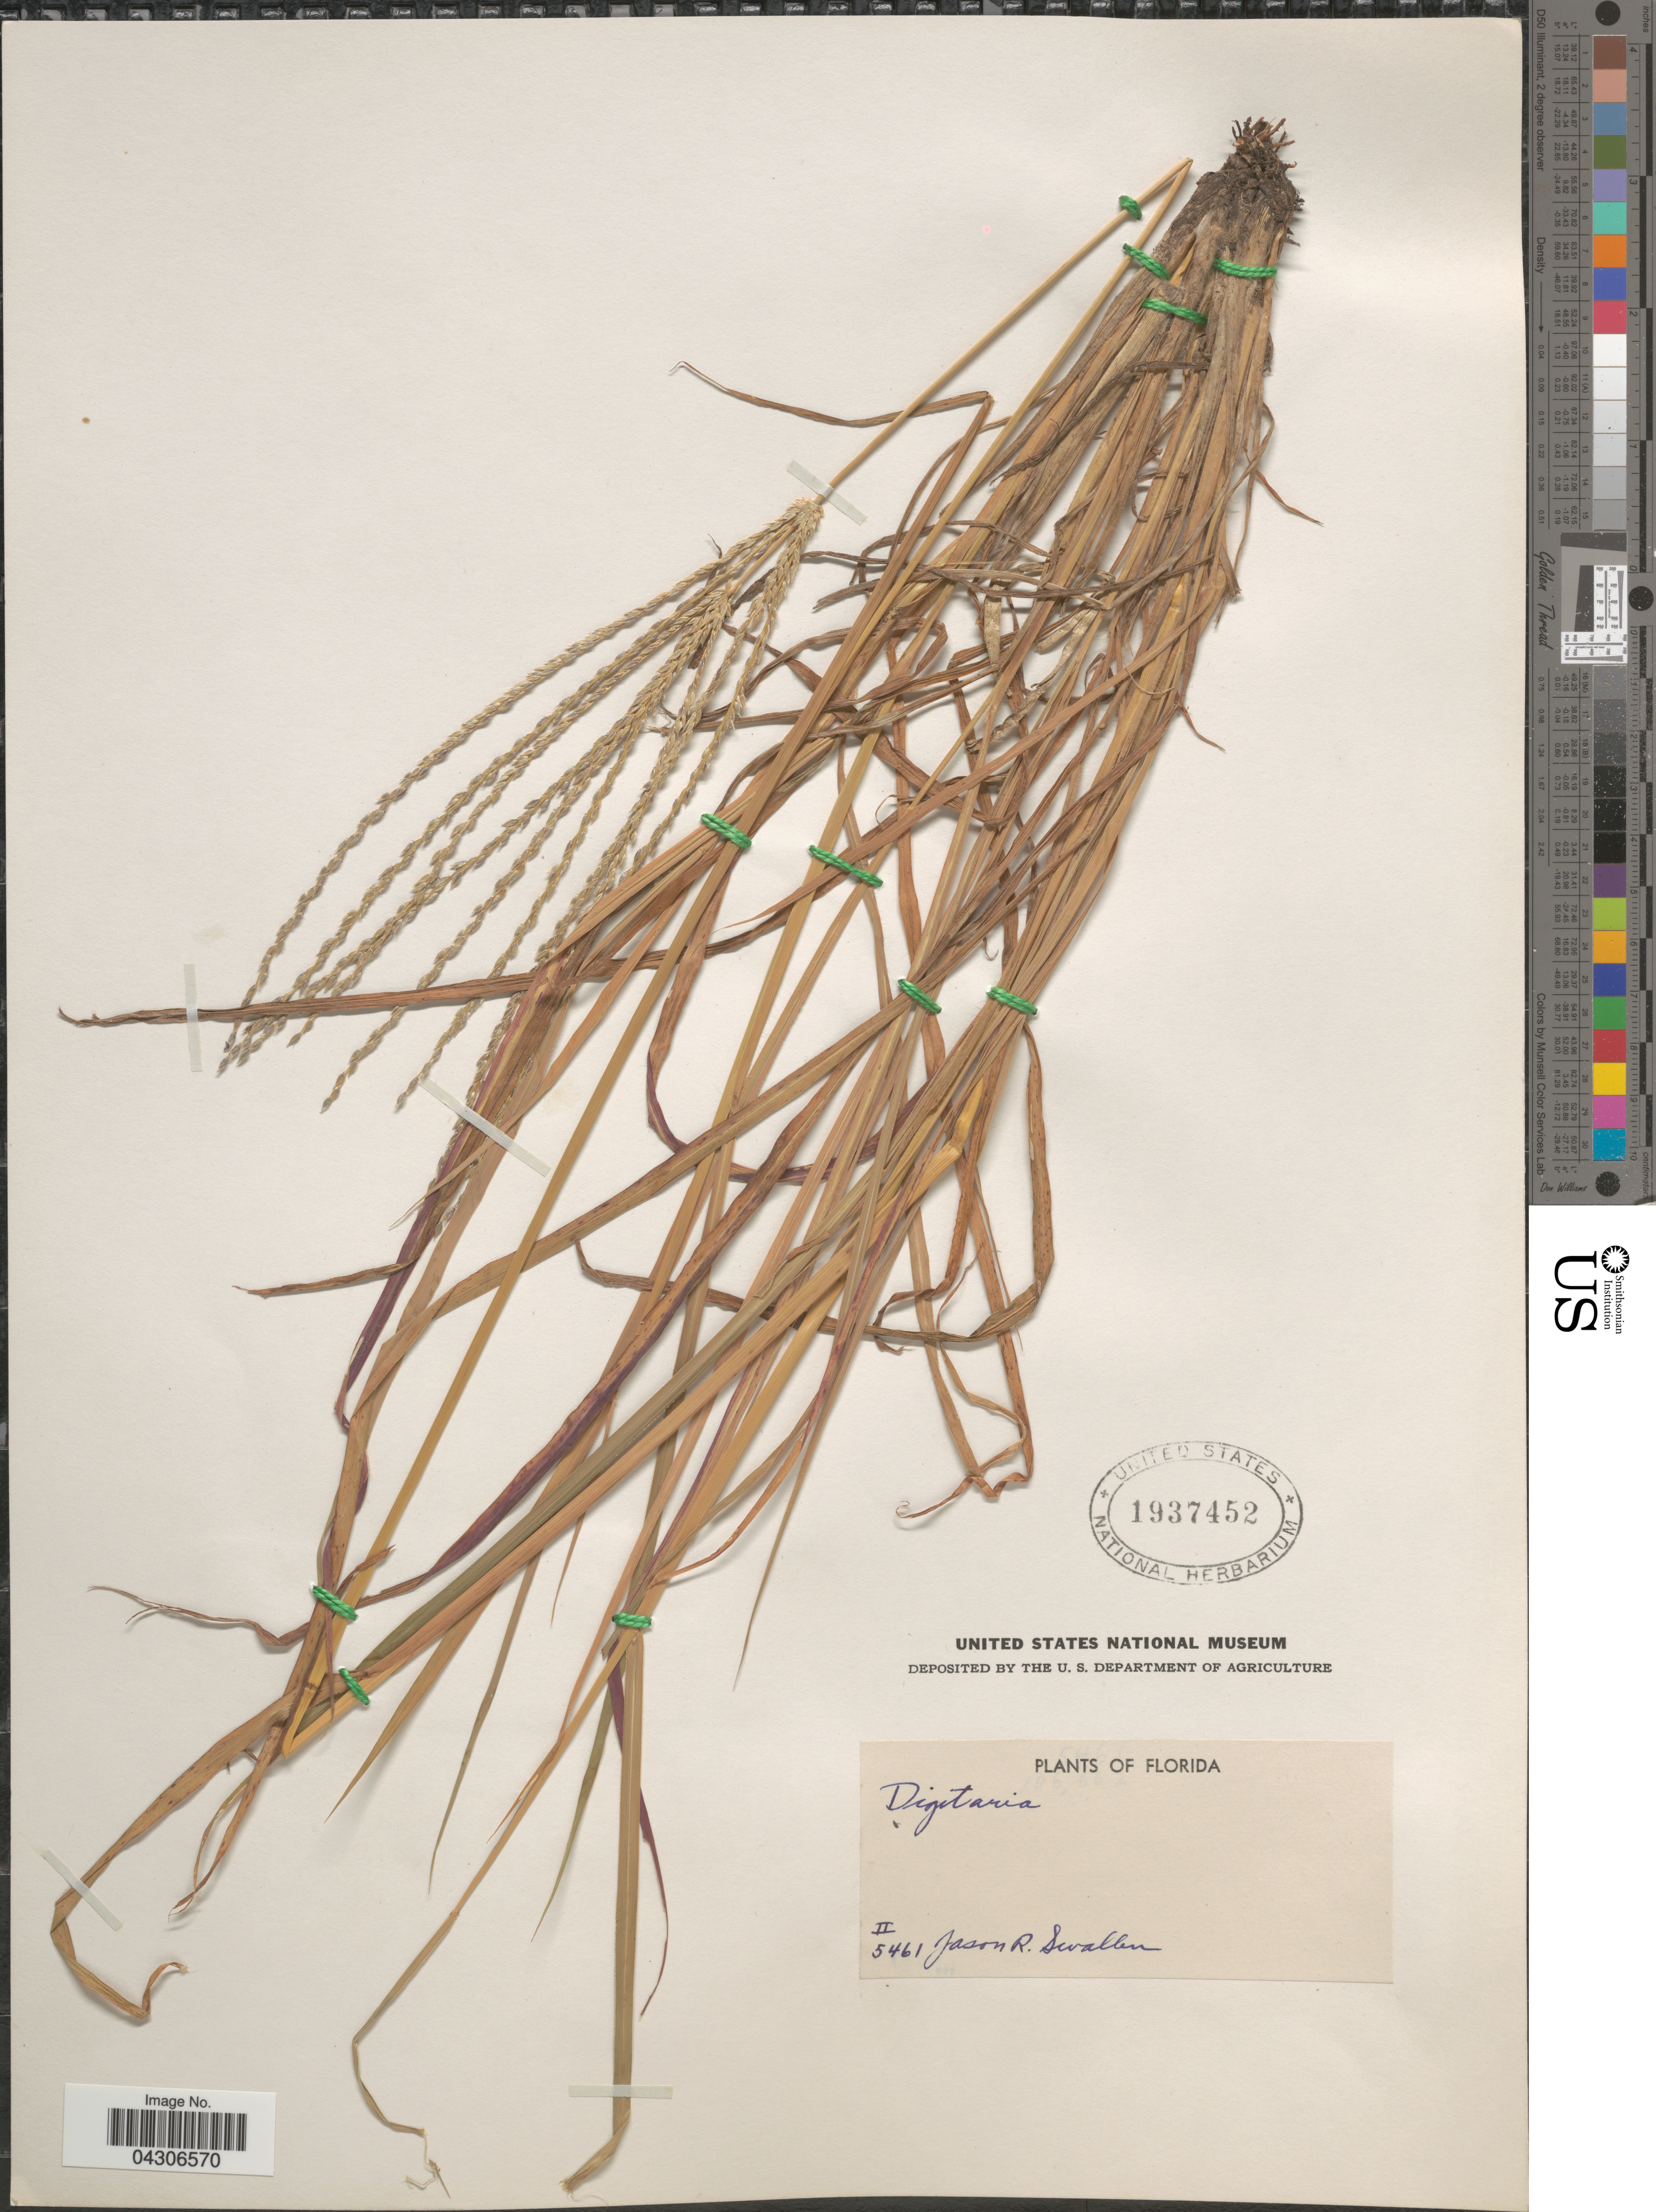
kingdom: Plantae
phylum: Tracheophyta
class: Liliopsida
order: Poales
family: Poaceae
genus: Digitaria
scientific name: Digitaria sp.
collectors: J. R. Swallen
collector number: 5461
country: United States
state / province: Florida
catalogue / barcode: US 1937452